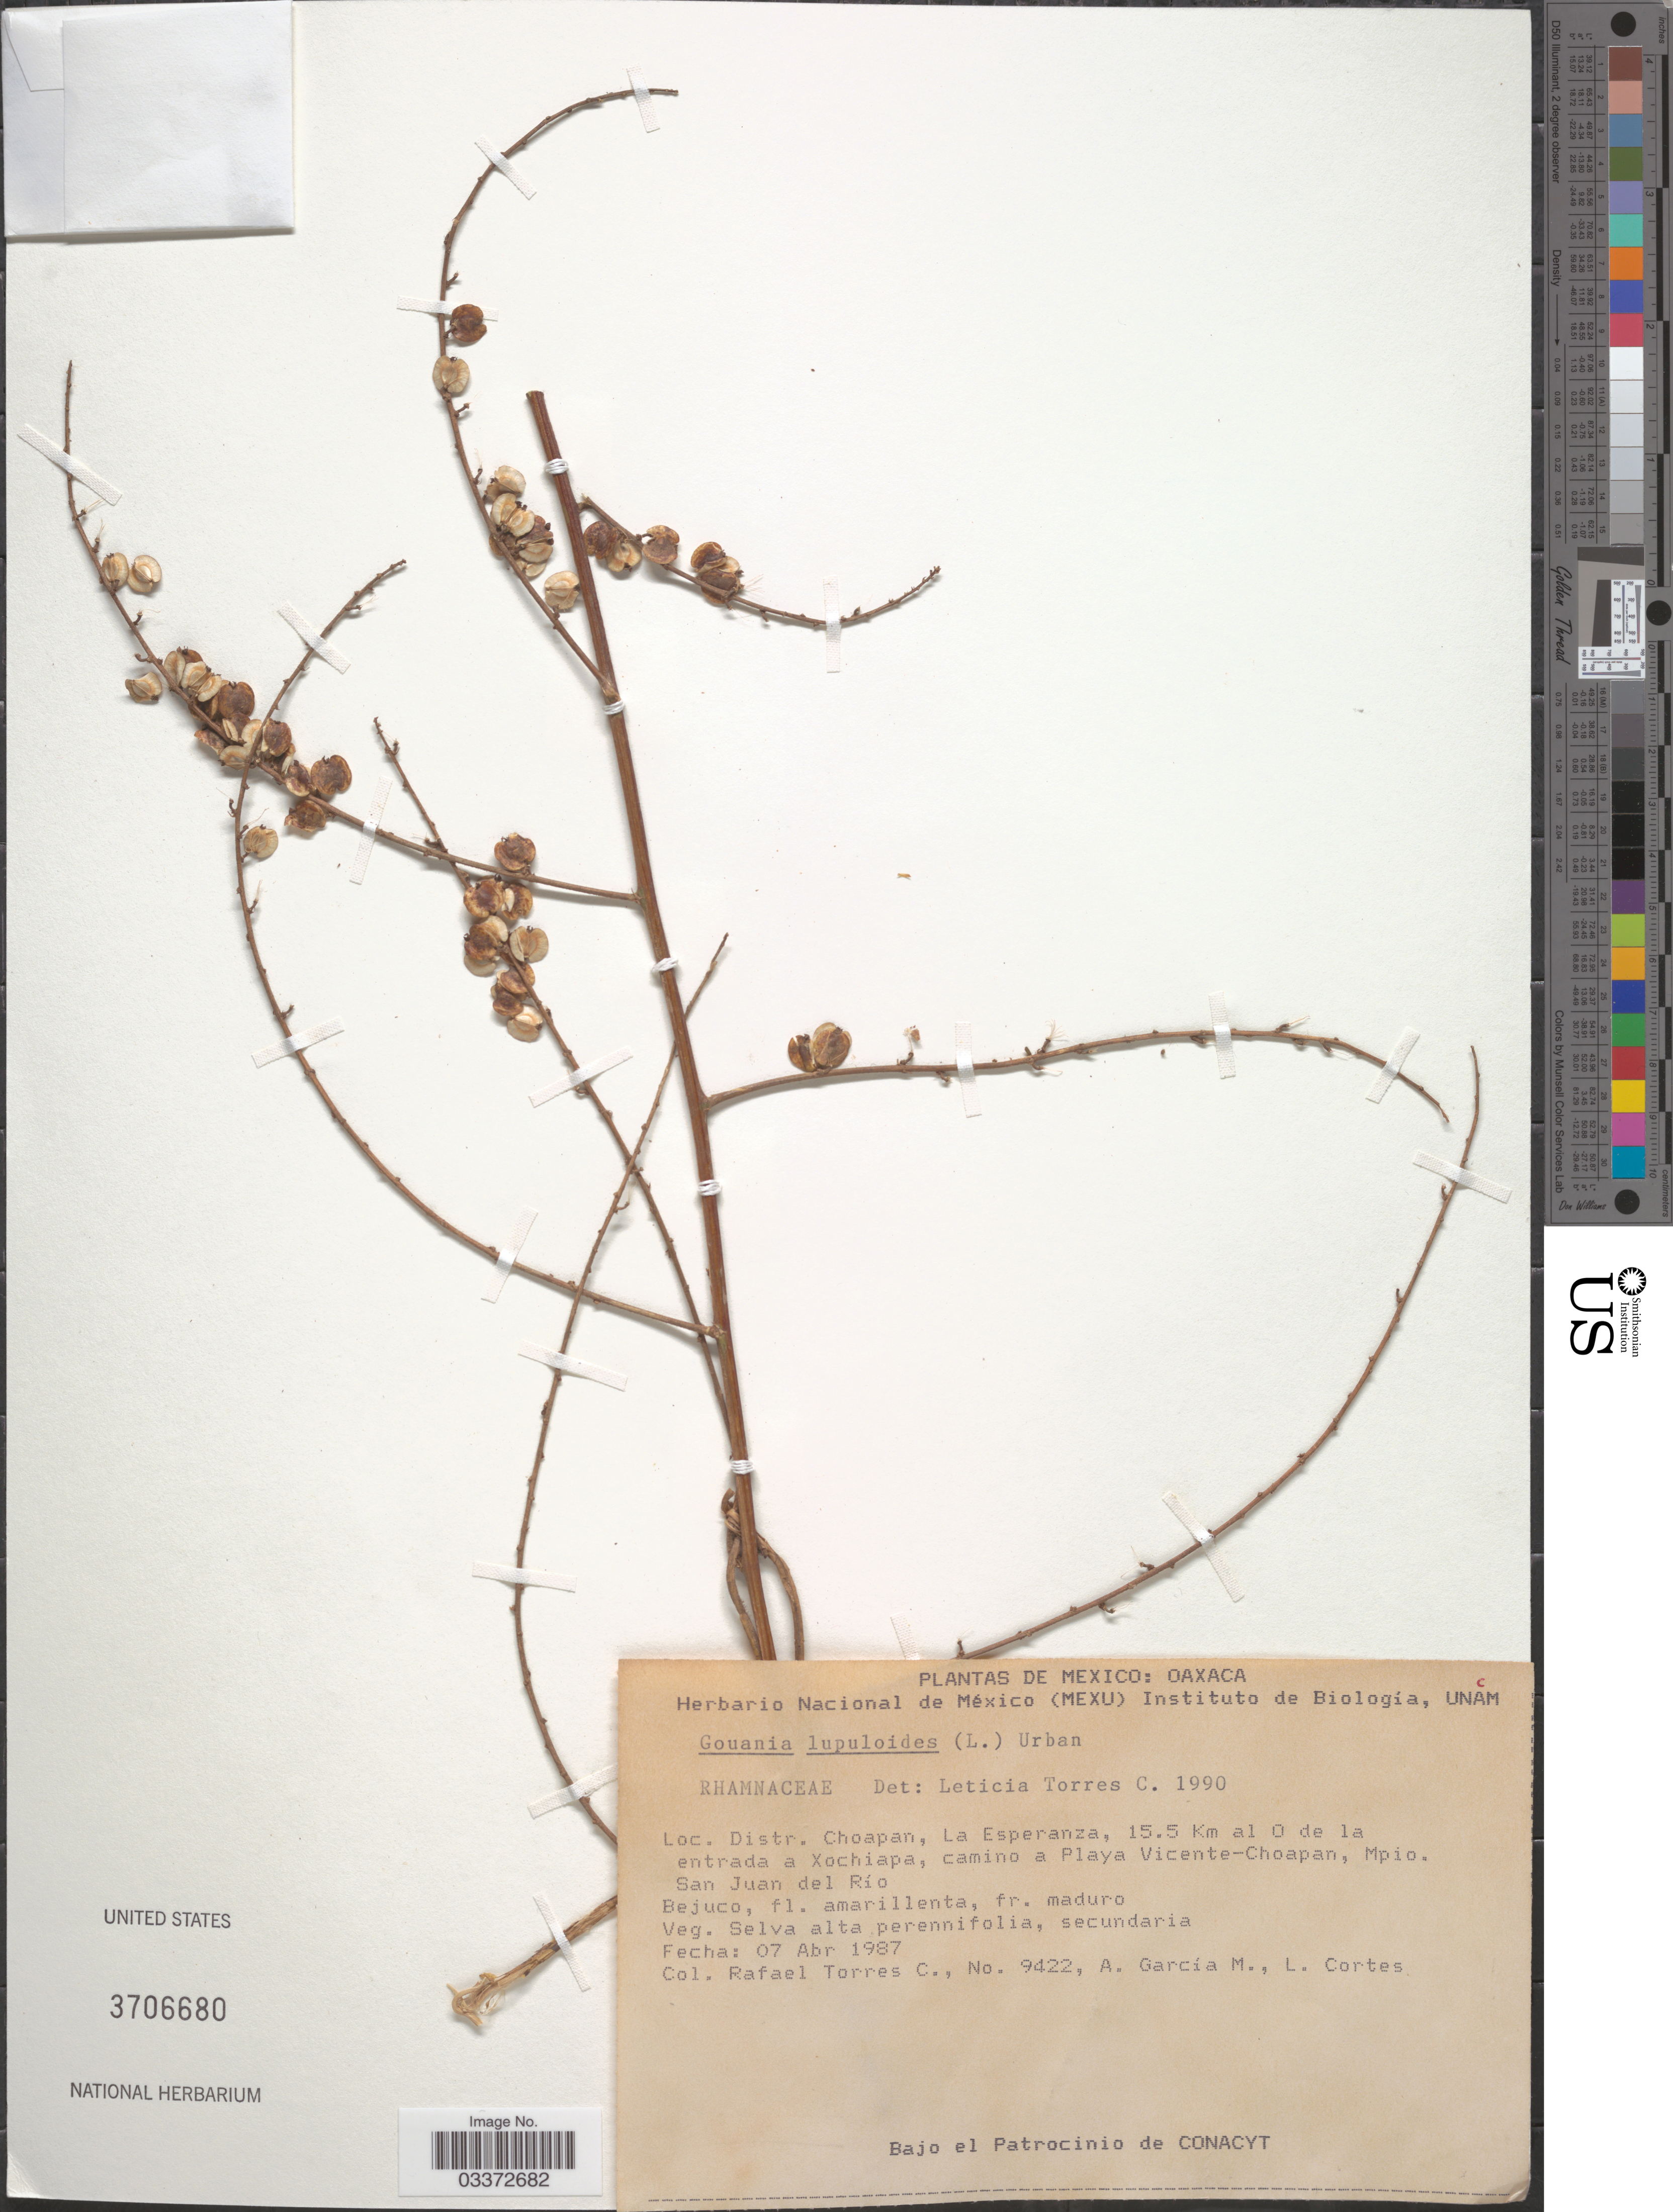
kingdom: Plantae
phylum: Tracheophyta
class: Magnoliopsida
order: Rosales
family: Rhamnaceae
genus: Gouania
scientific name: Gouania lupuloides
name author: (L.) Urb.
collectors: R. Torres C., A. García M. & L. Cortes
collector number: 9422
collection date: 1987-04-07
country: Mexico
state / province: Oaxaca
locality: Distr. Choapan, La Esperenza, 15.5 Km al O de la entrada a Xochiapa, camino a Playa Vicente-Choapan, Mpio. San Juan del Río.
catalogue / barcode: US 3706680